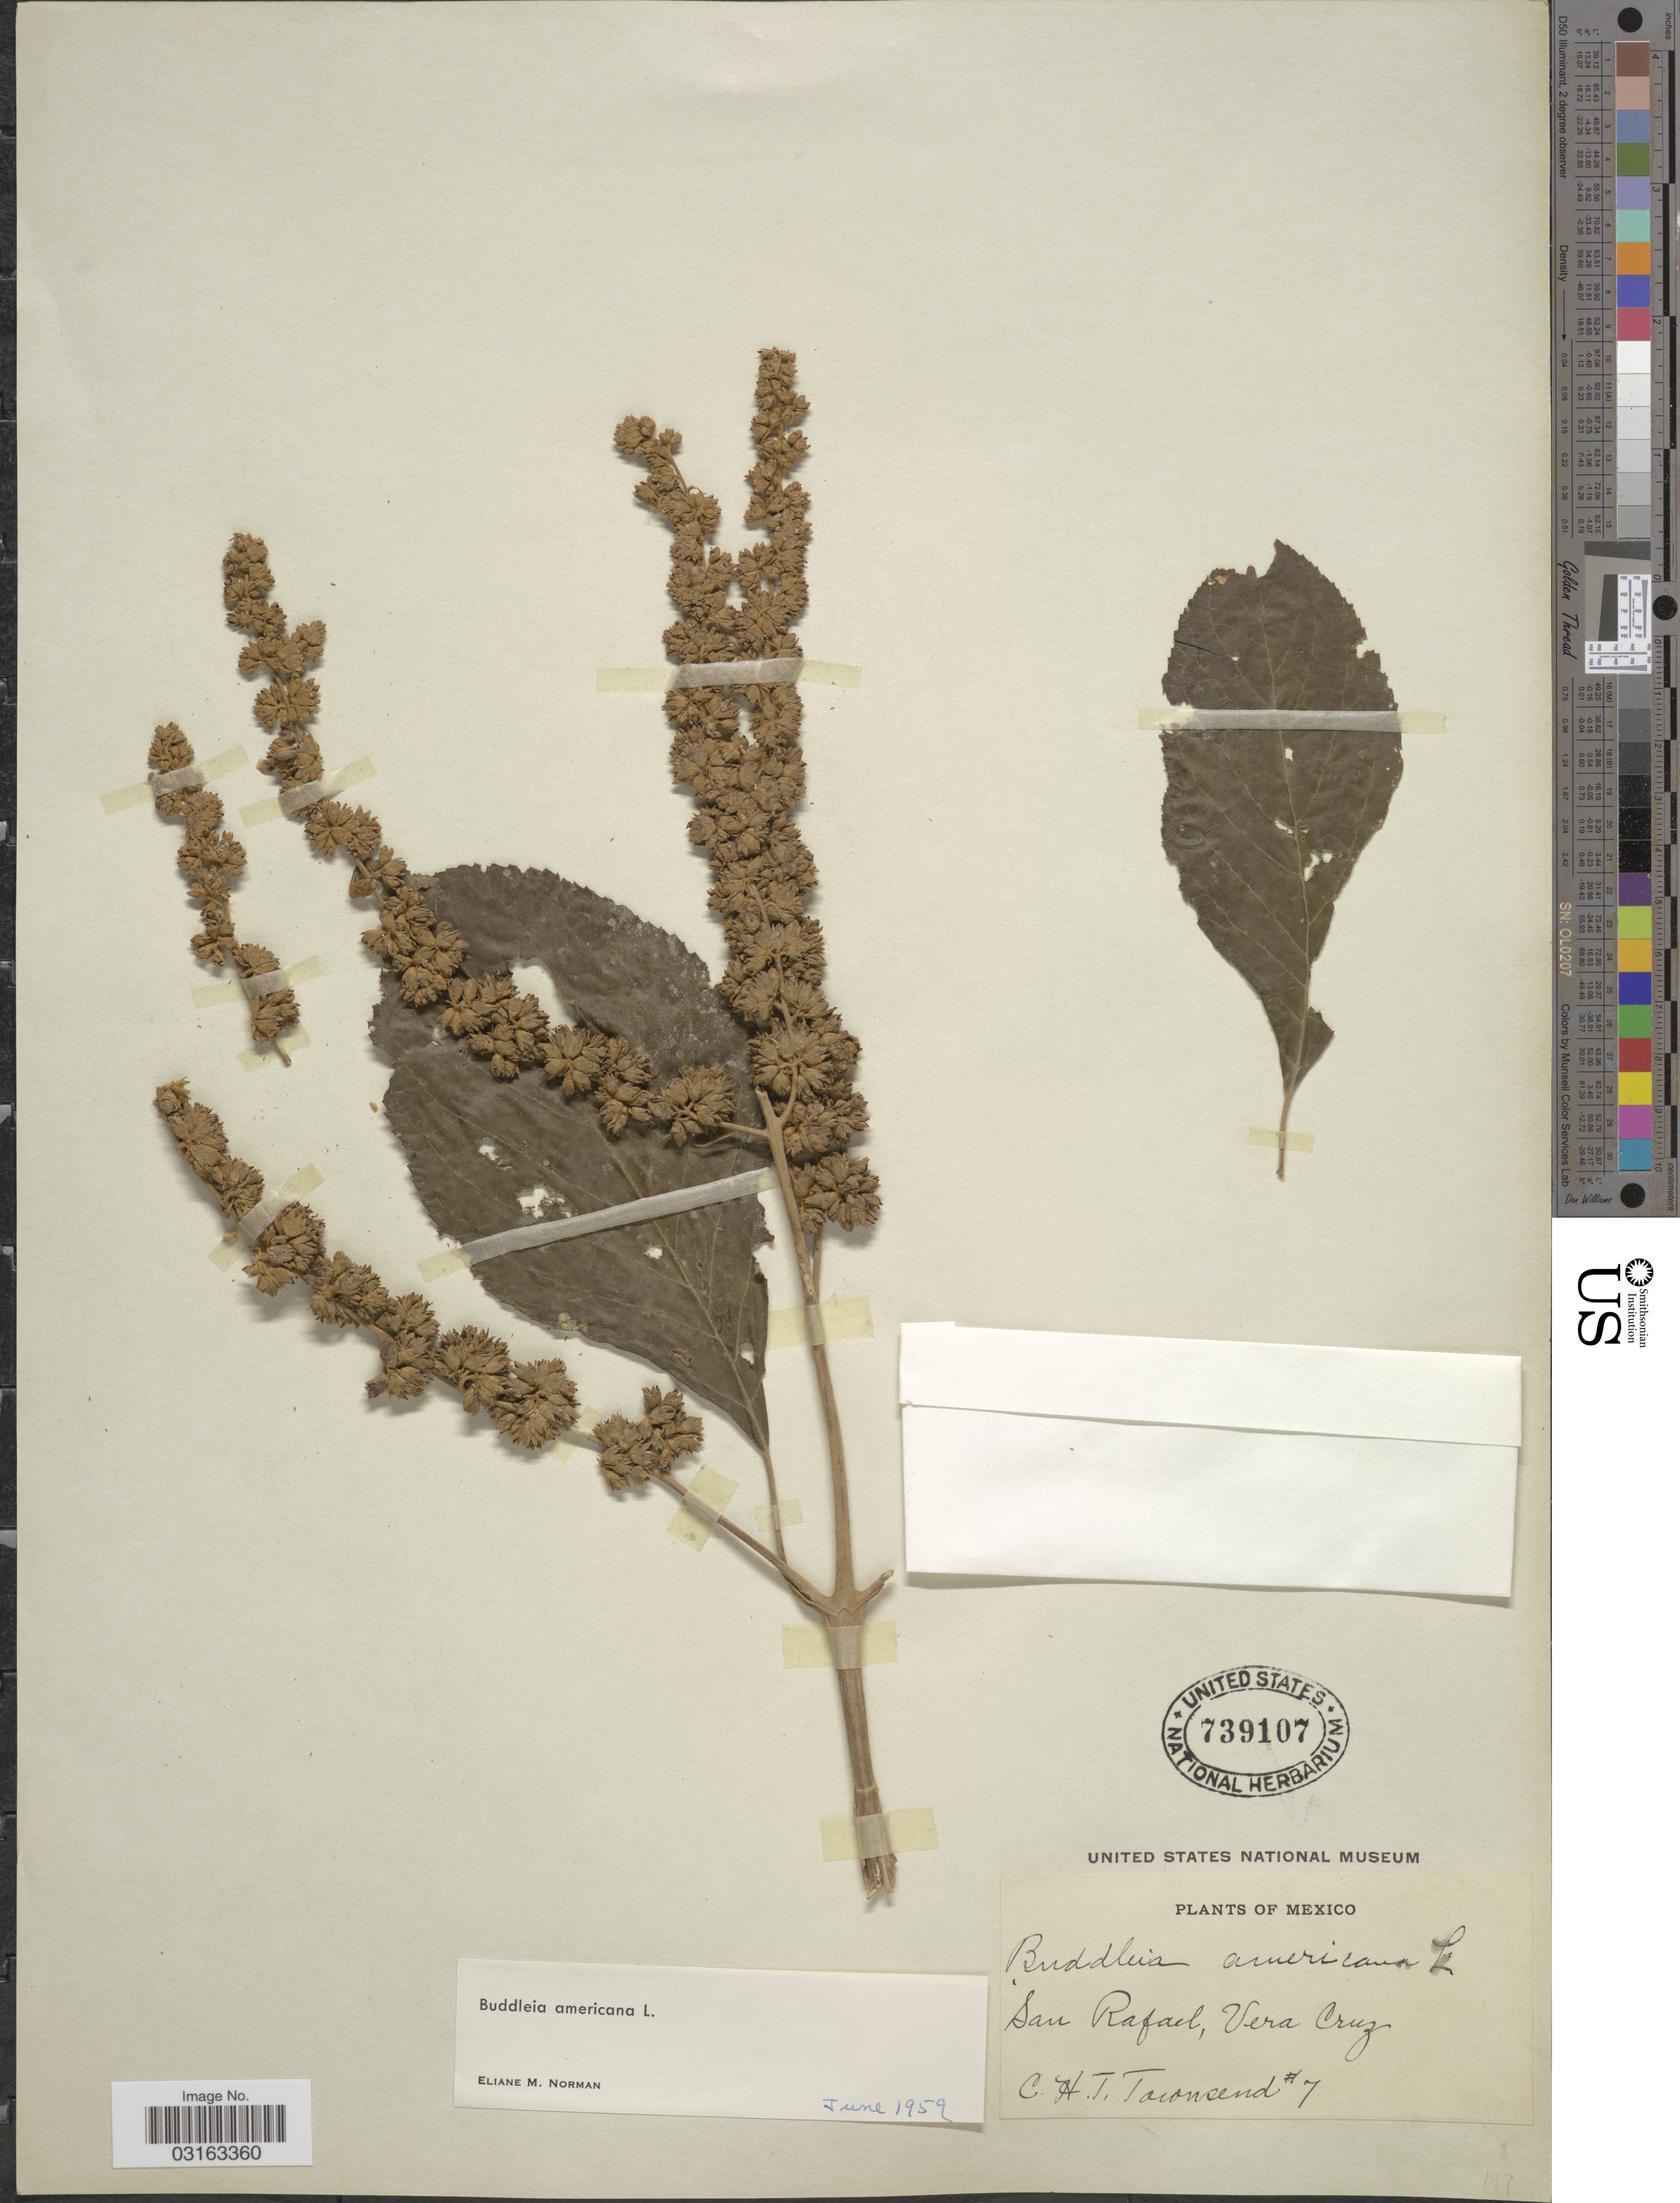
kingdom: Plantae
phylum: Tracheophyta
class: Magnoliopsida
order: Lamiales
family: Scrophulariaceae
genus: Buddleja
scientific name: Buddleja americana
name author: L.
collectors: C. H. T. Townsend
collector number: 7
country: Mexico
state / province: Veracruz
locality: San Rafael, Vera Cruz.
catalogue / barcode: US 739107